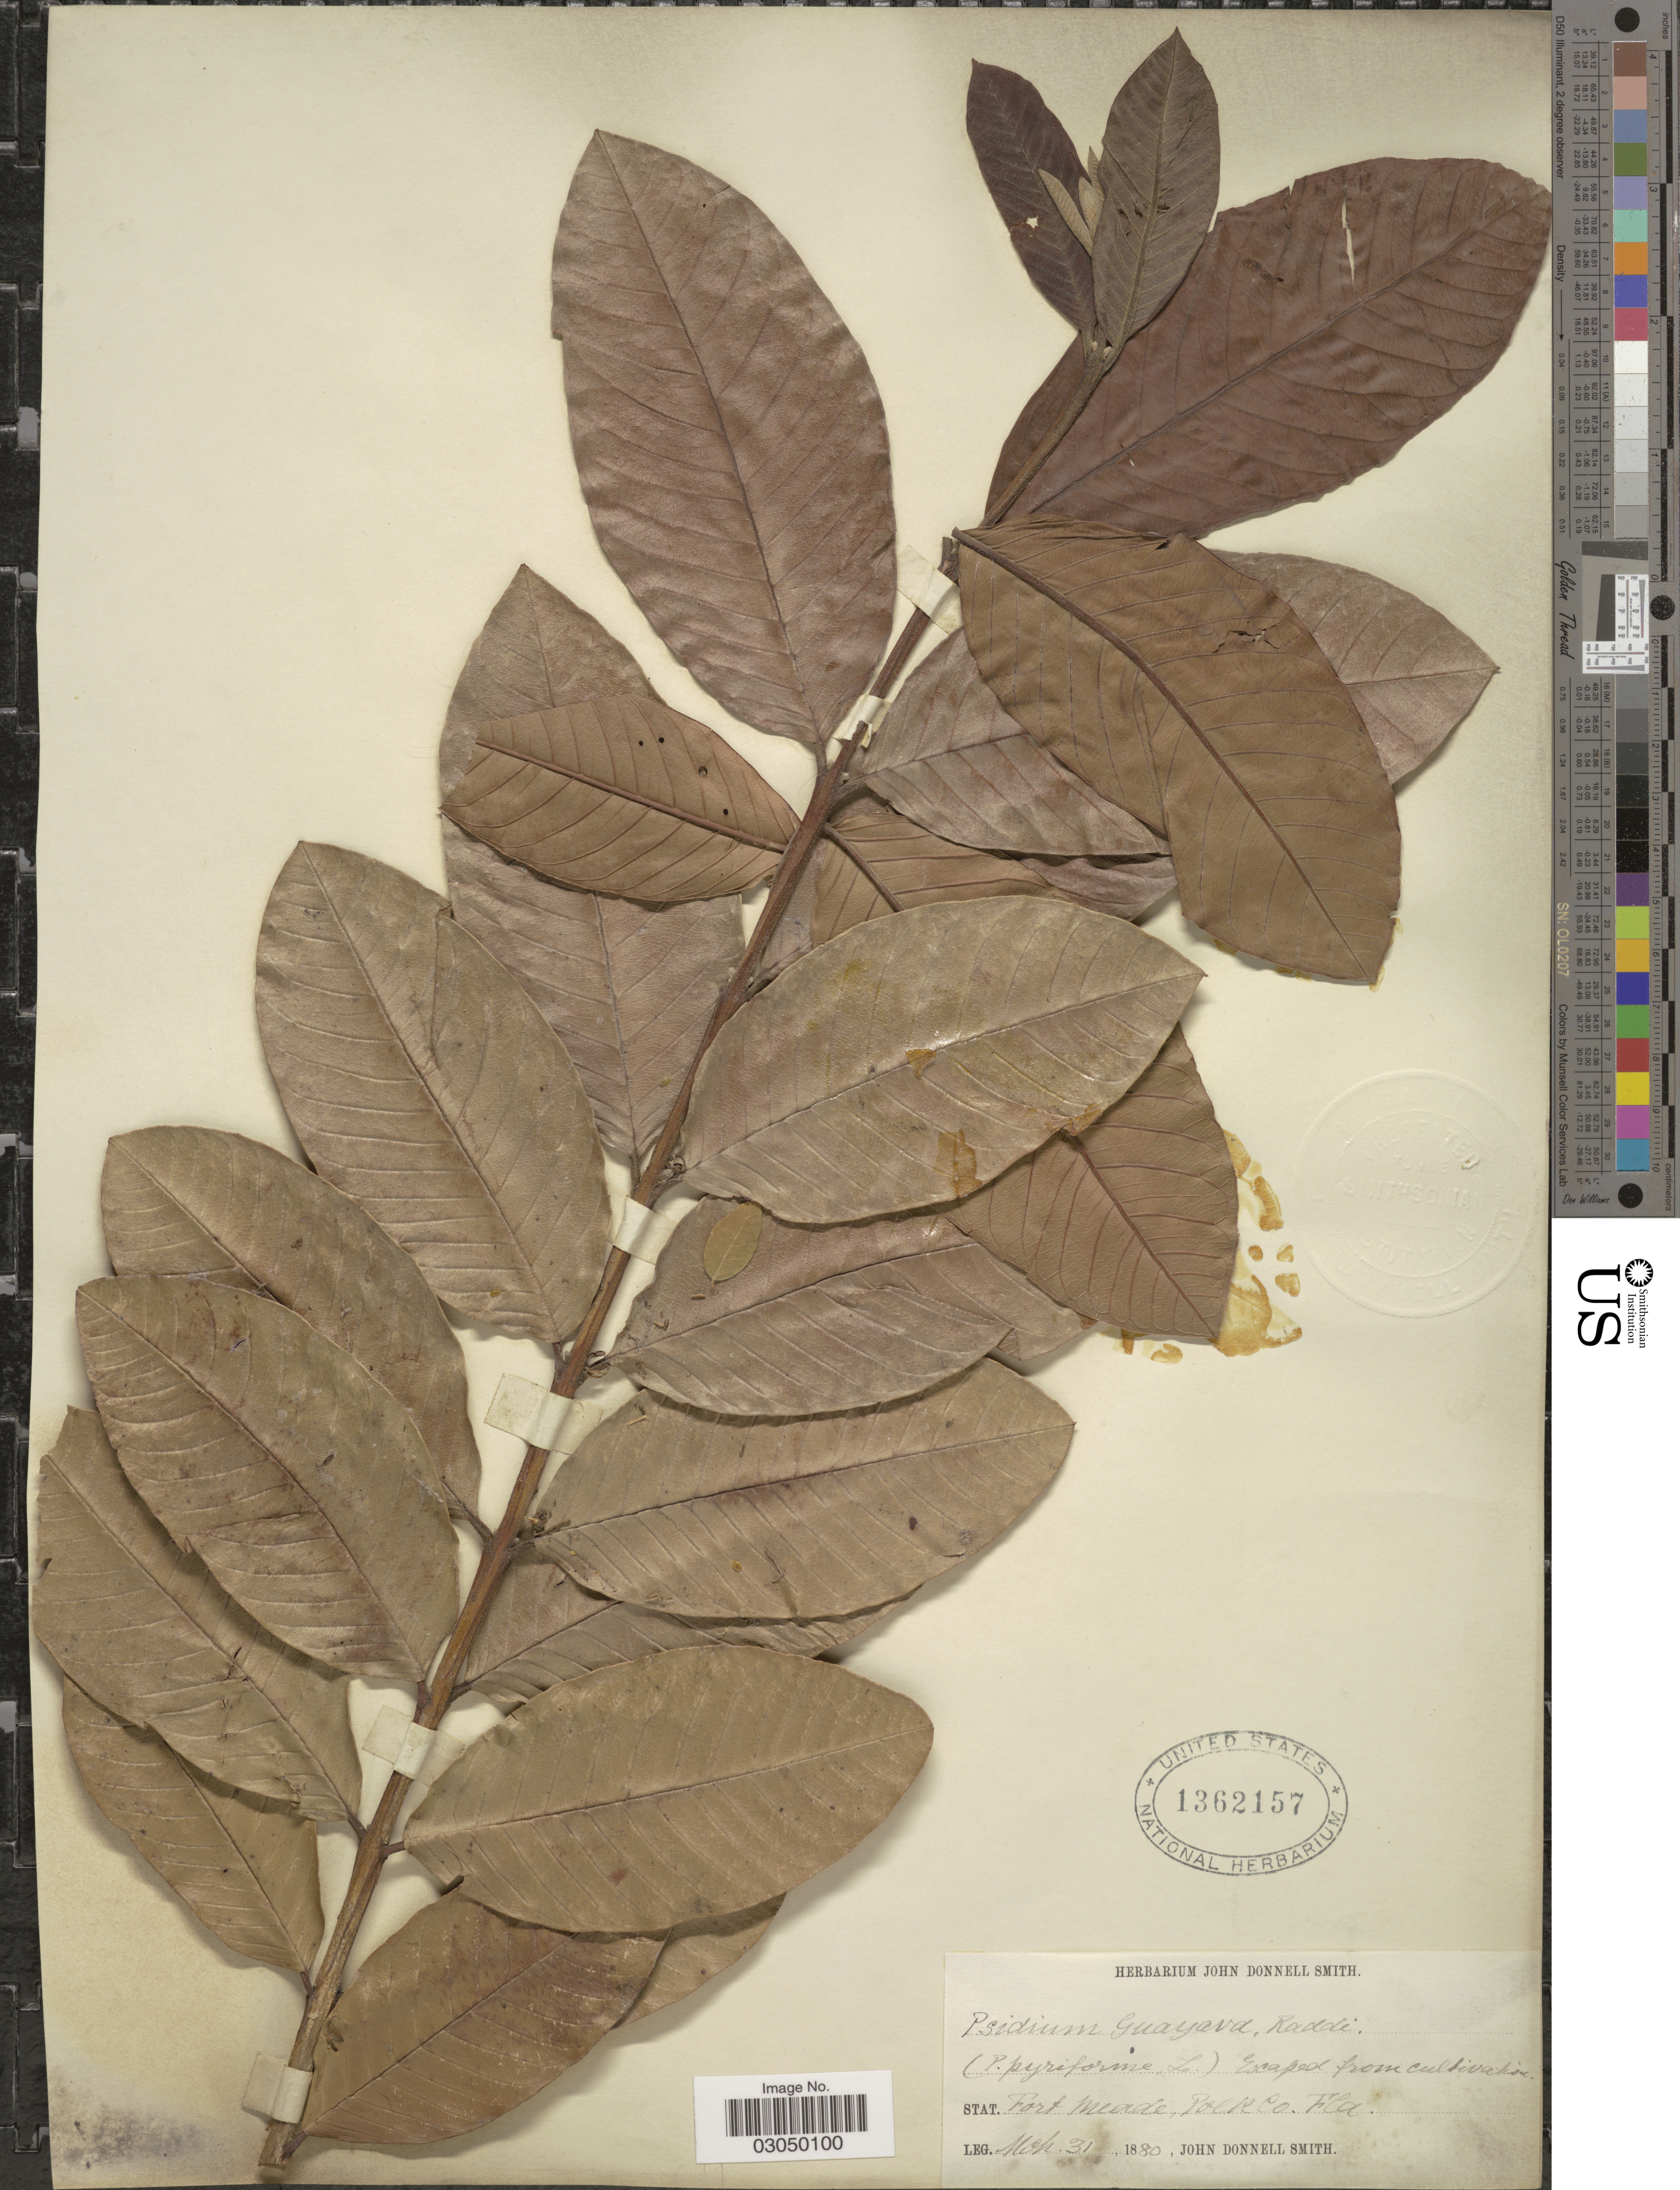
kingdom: Plantae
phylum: Tracheophyta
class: Magnoliopsida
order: Myrtales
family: Myrtaceae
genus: Psidium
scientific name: Psidium guayava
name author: Raddi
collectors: J. Donnell Smith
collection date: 1880-03-31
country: United States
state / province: Florida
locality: Stat. Fort Meade, Polk Co. Fla.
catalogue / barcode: US 1362157